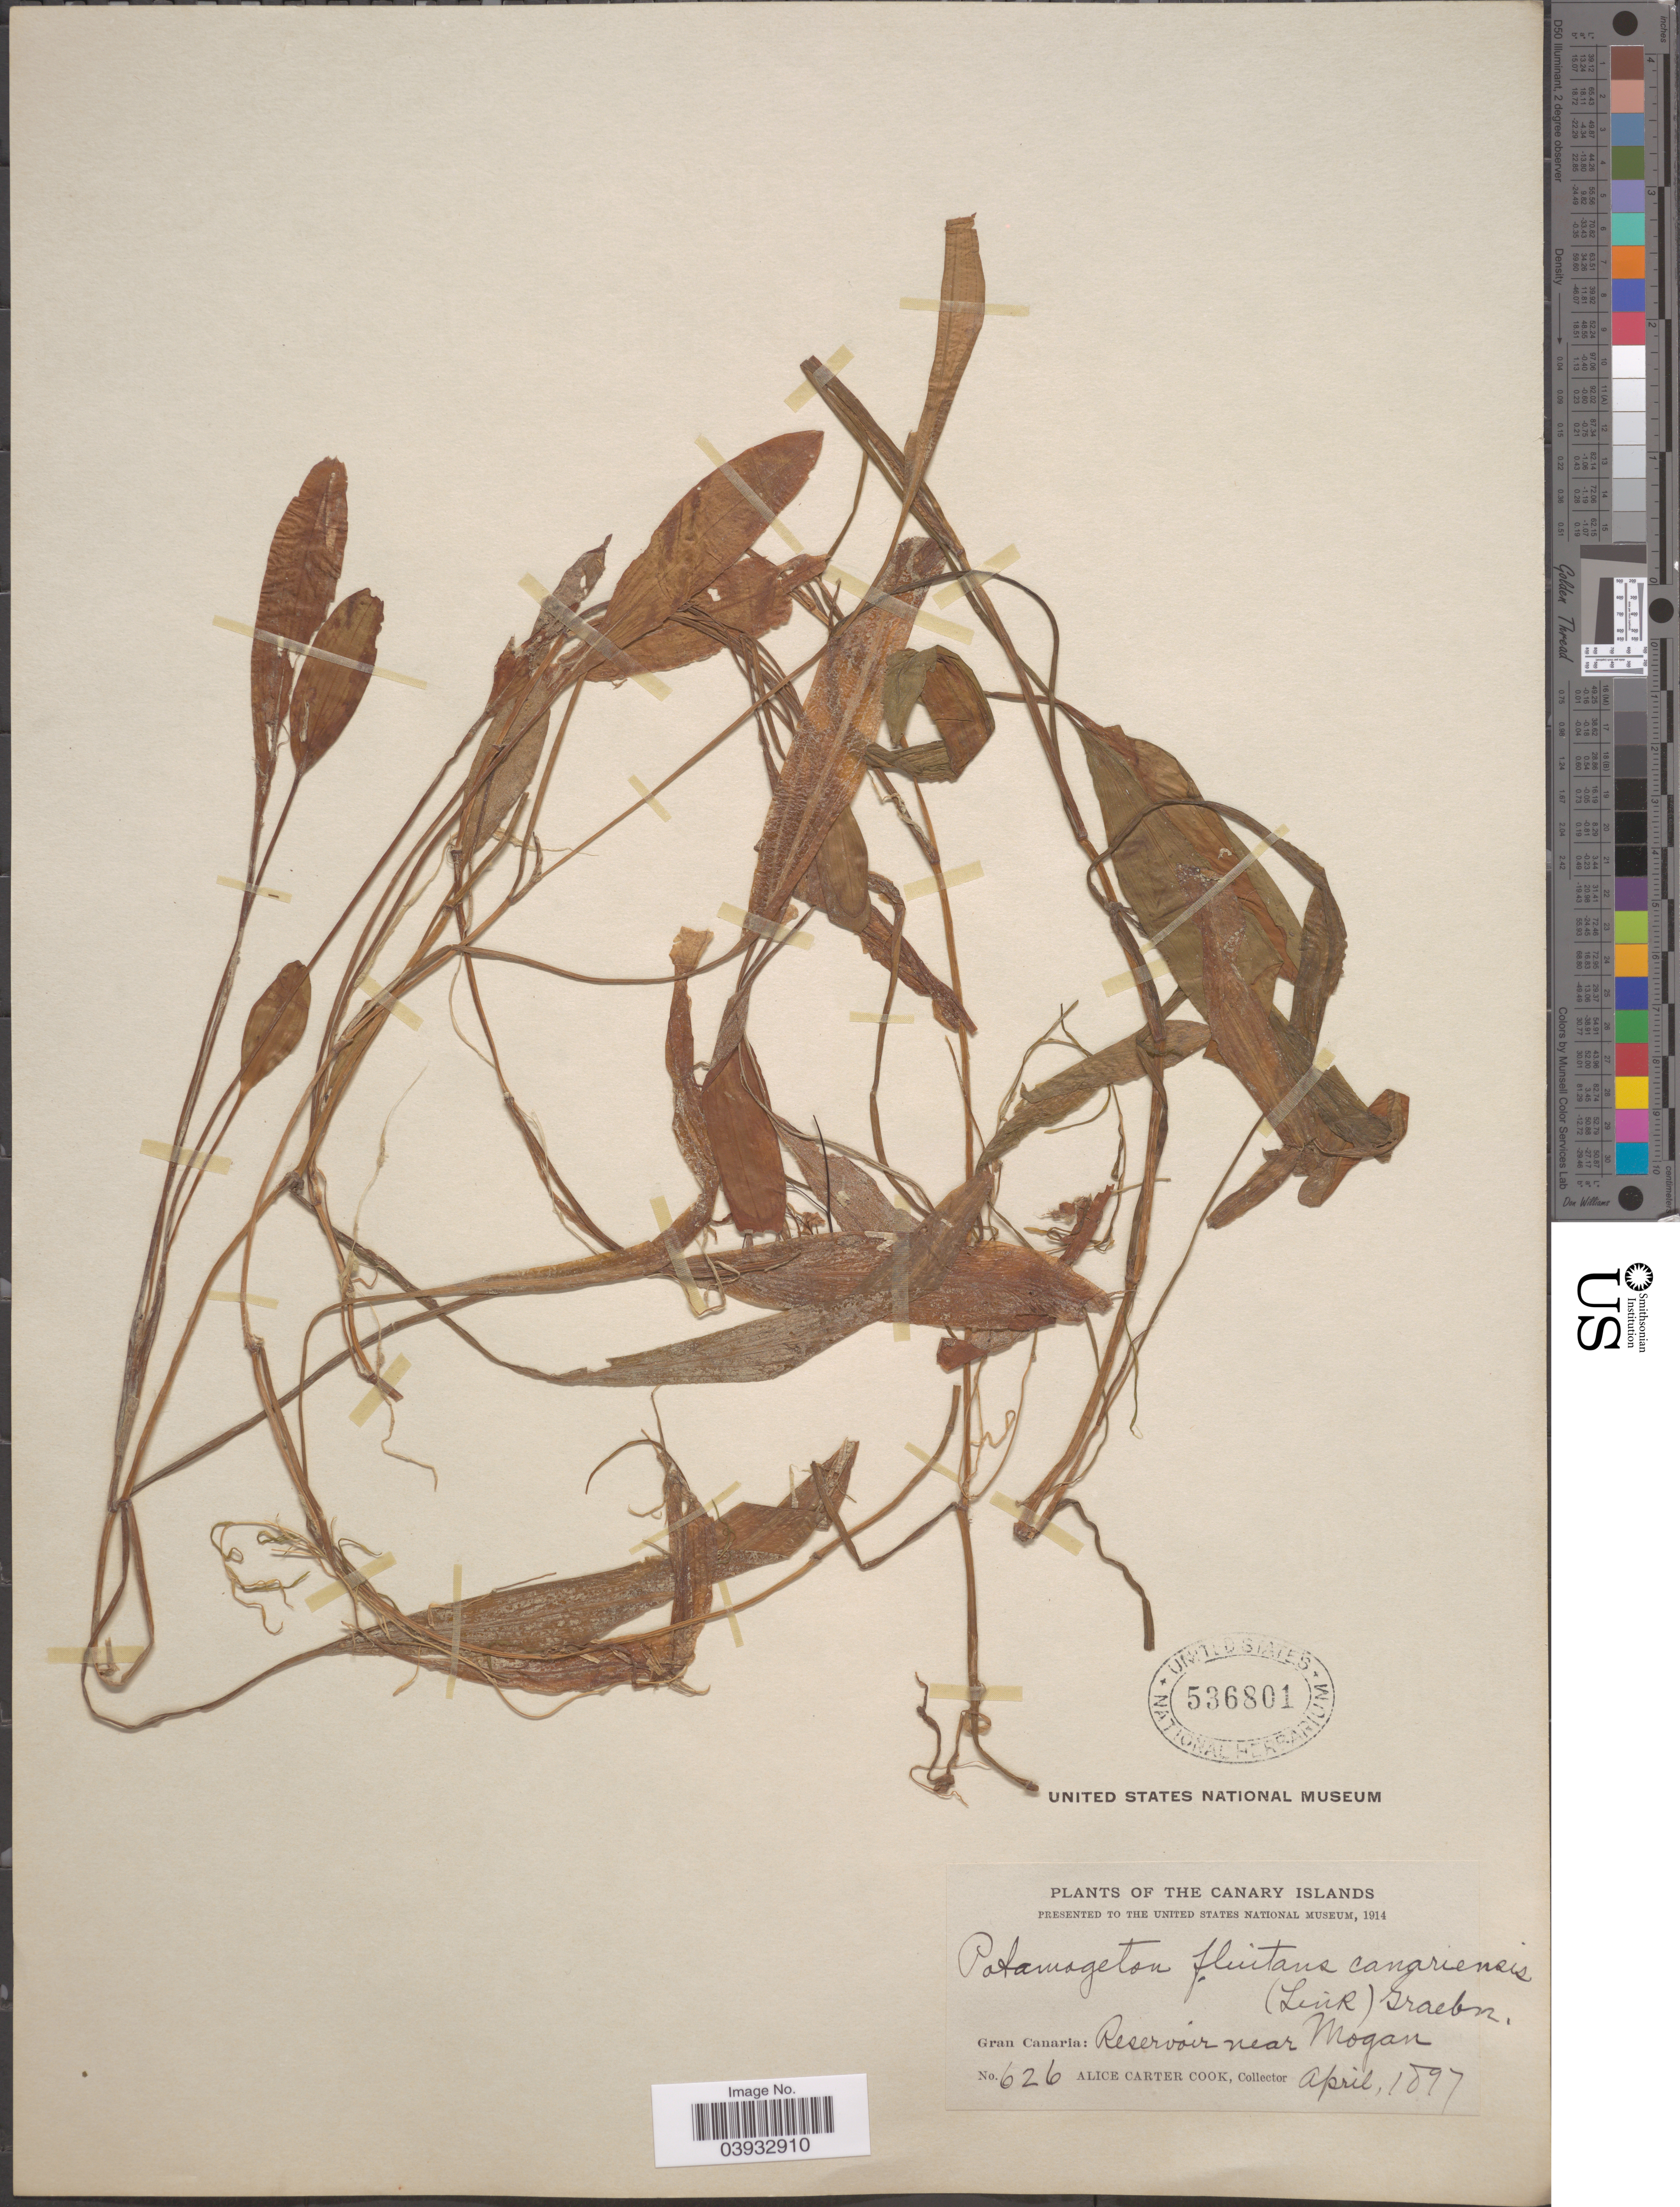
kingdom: Plantae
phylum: Tracheophyta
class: Liliopsida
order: Alismatales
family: Potamogetonaceae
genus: Potamogeton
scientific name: Potamogeton fluitans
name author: Roth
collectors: Alice C. Cook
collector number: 626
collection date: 1897-04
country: Spain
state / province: Canarias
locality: The Canary Islands. Gran Canaria: Reservoir near Mogan.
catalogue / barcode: US 536801